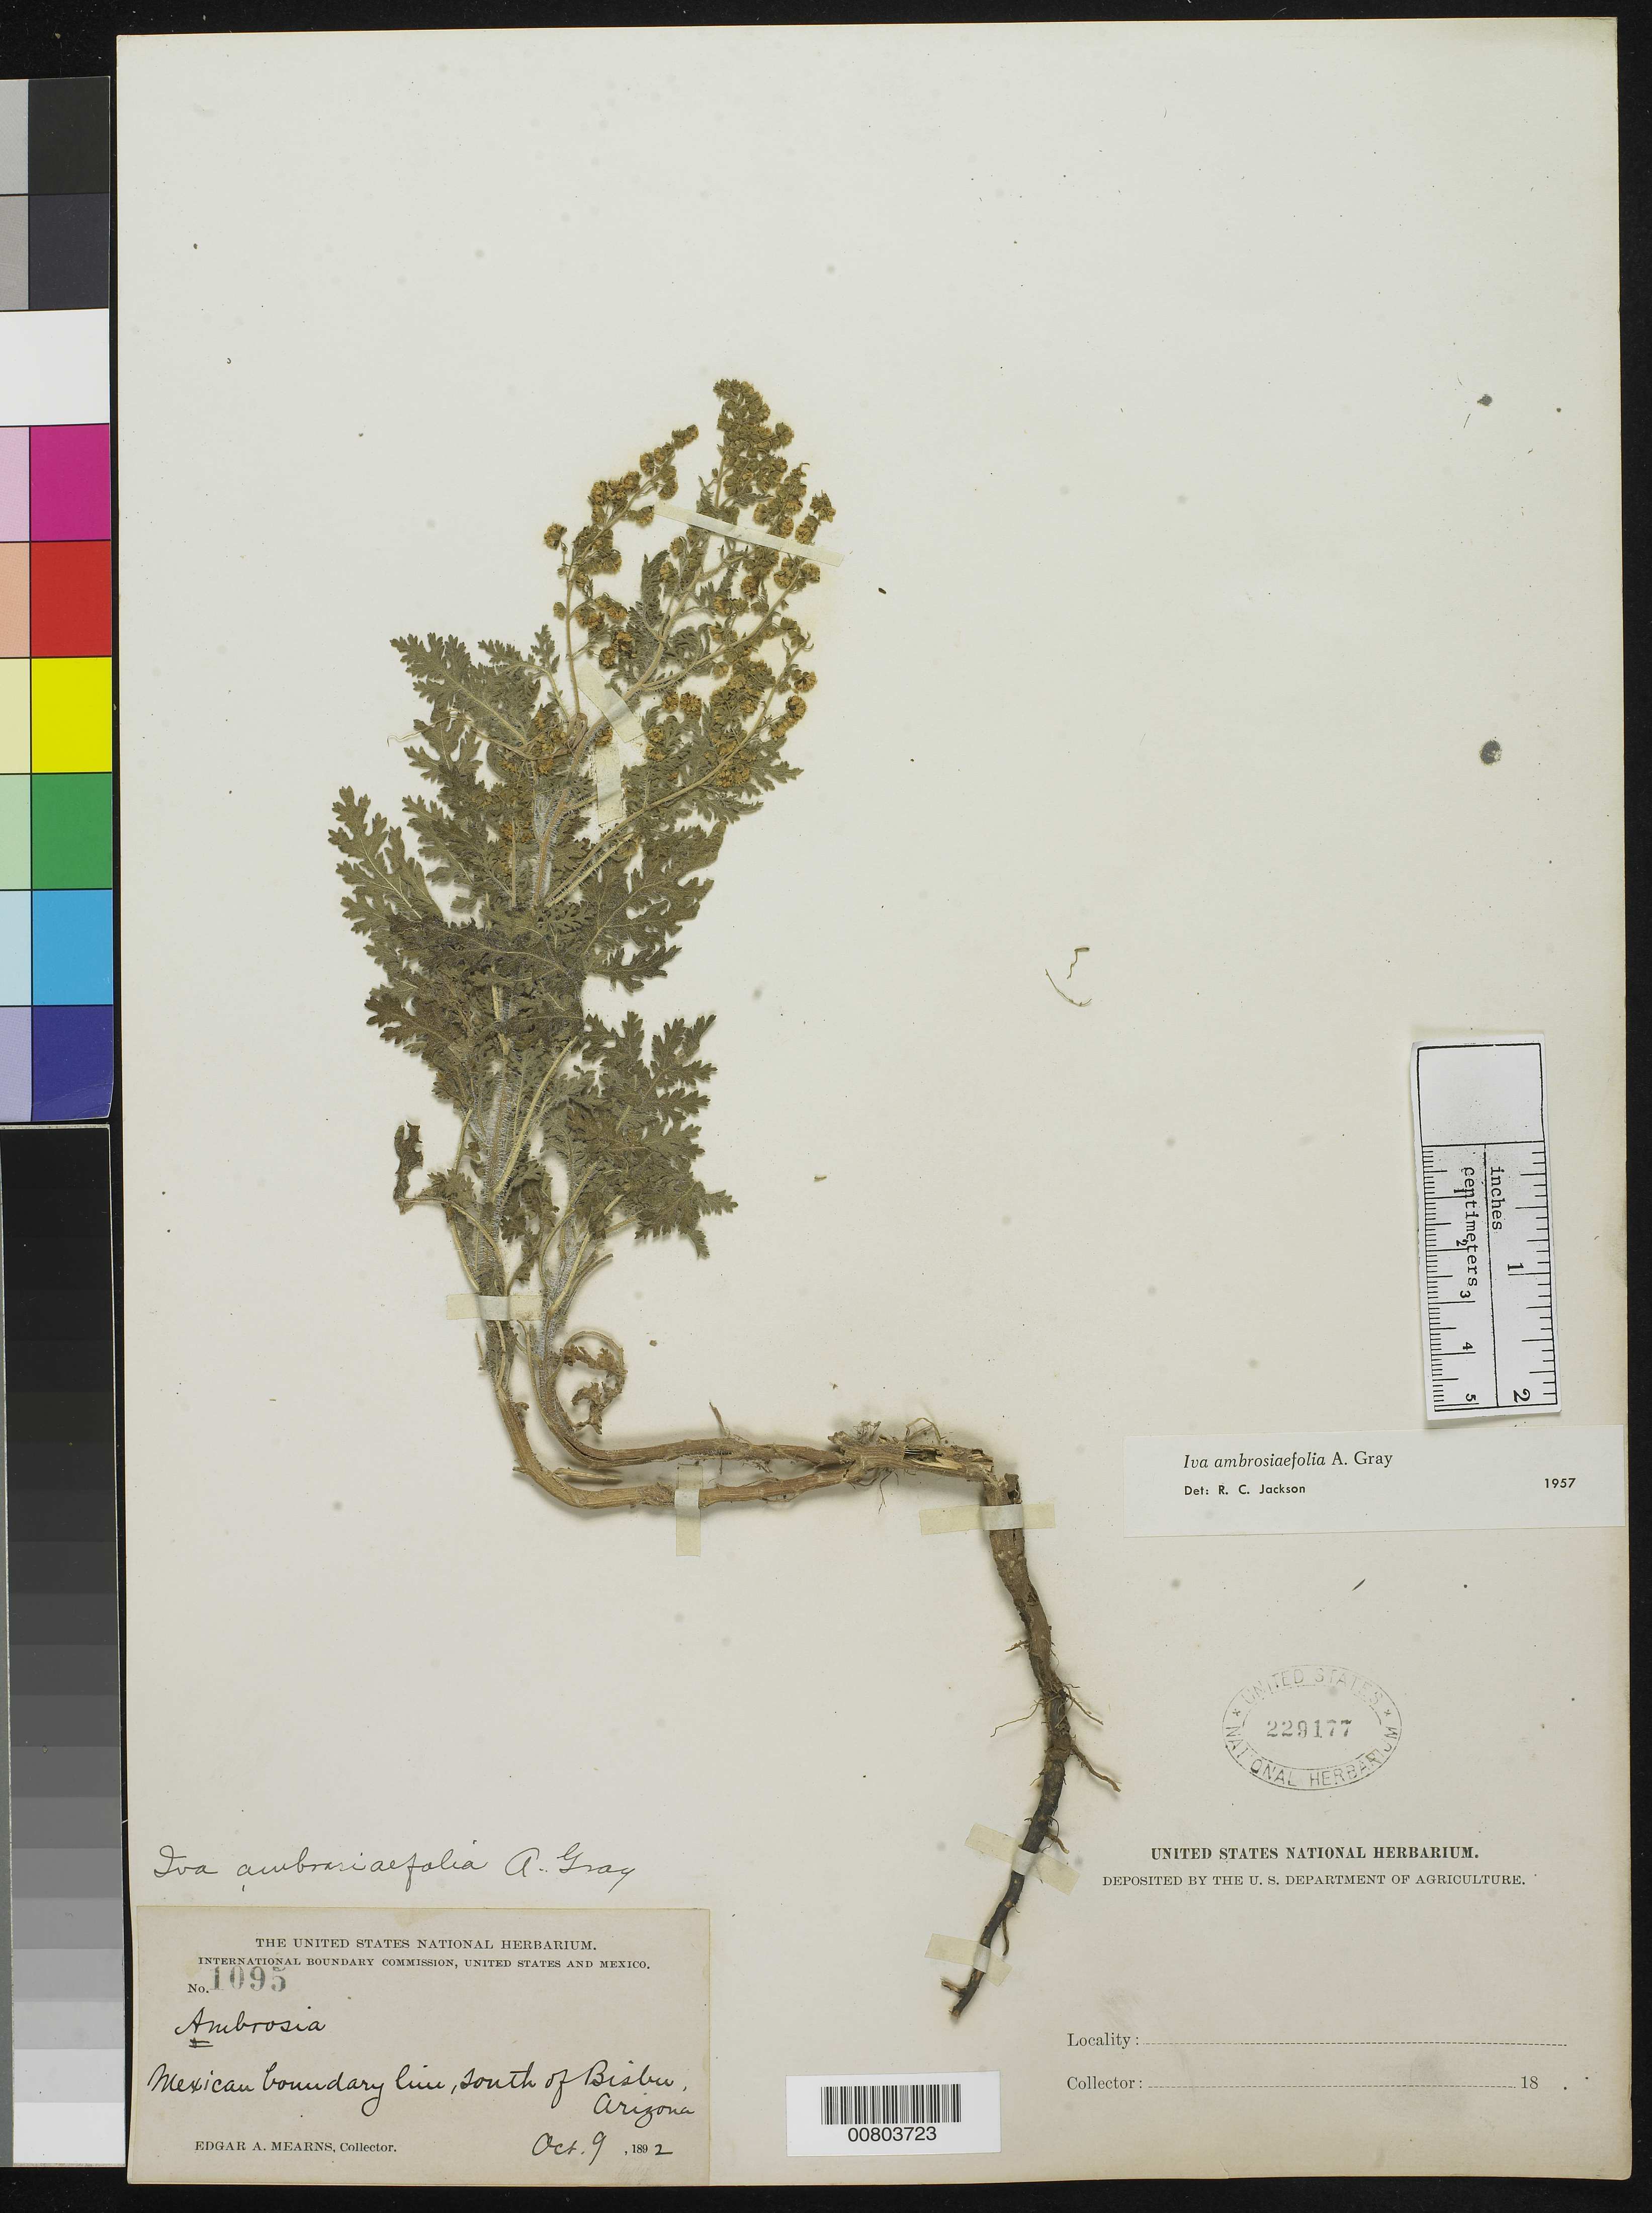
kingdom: Plantae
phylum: Tracheophyta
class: Magnoliopsida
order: Asterales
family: Asteraceae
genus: Iva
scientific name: Iva ambrosiifolia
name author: (A. Gray) A. Gray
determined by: Jackson, R. C.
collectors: E. A. Mearns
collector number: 1095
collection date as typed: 09 Oct 1892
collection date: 1892-10-09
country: United States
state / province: Arizona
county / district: Cochise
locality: Mexican Boundary Line, S of Bisbee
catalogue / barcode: US 229177